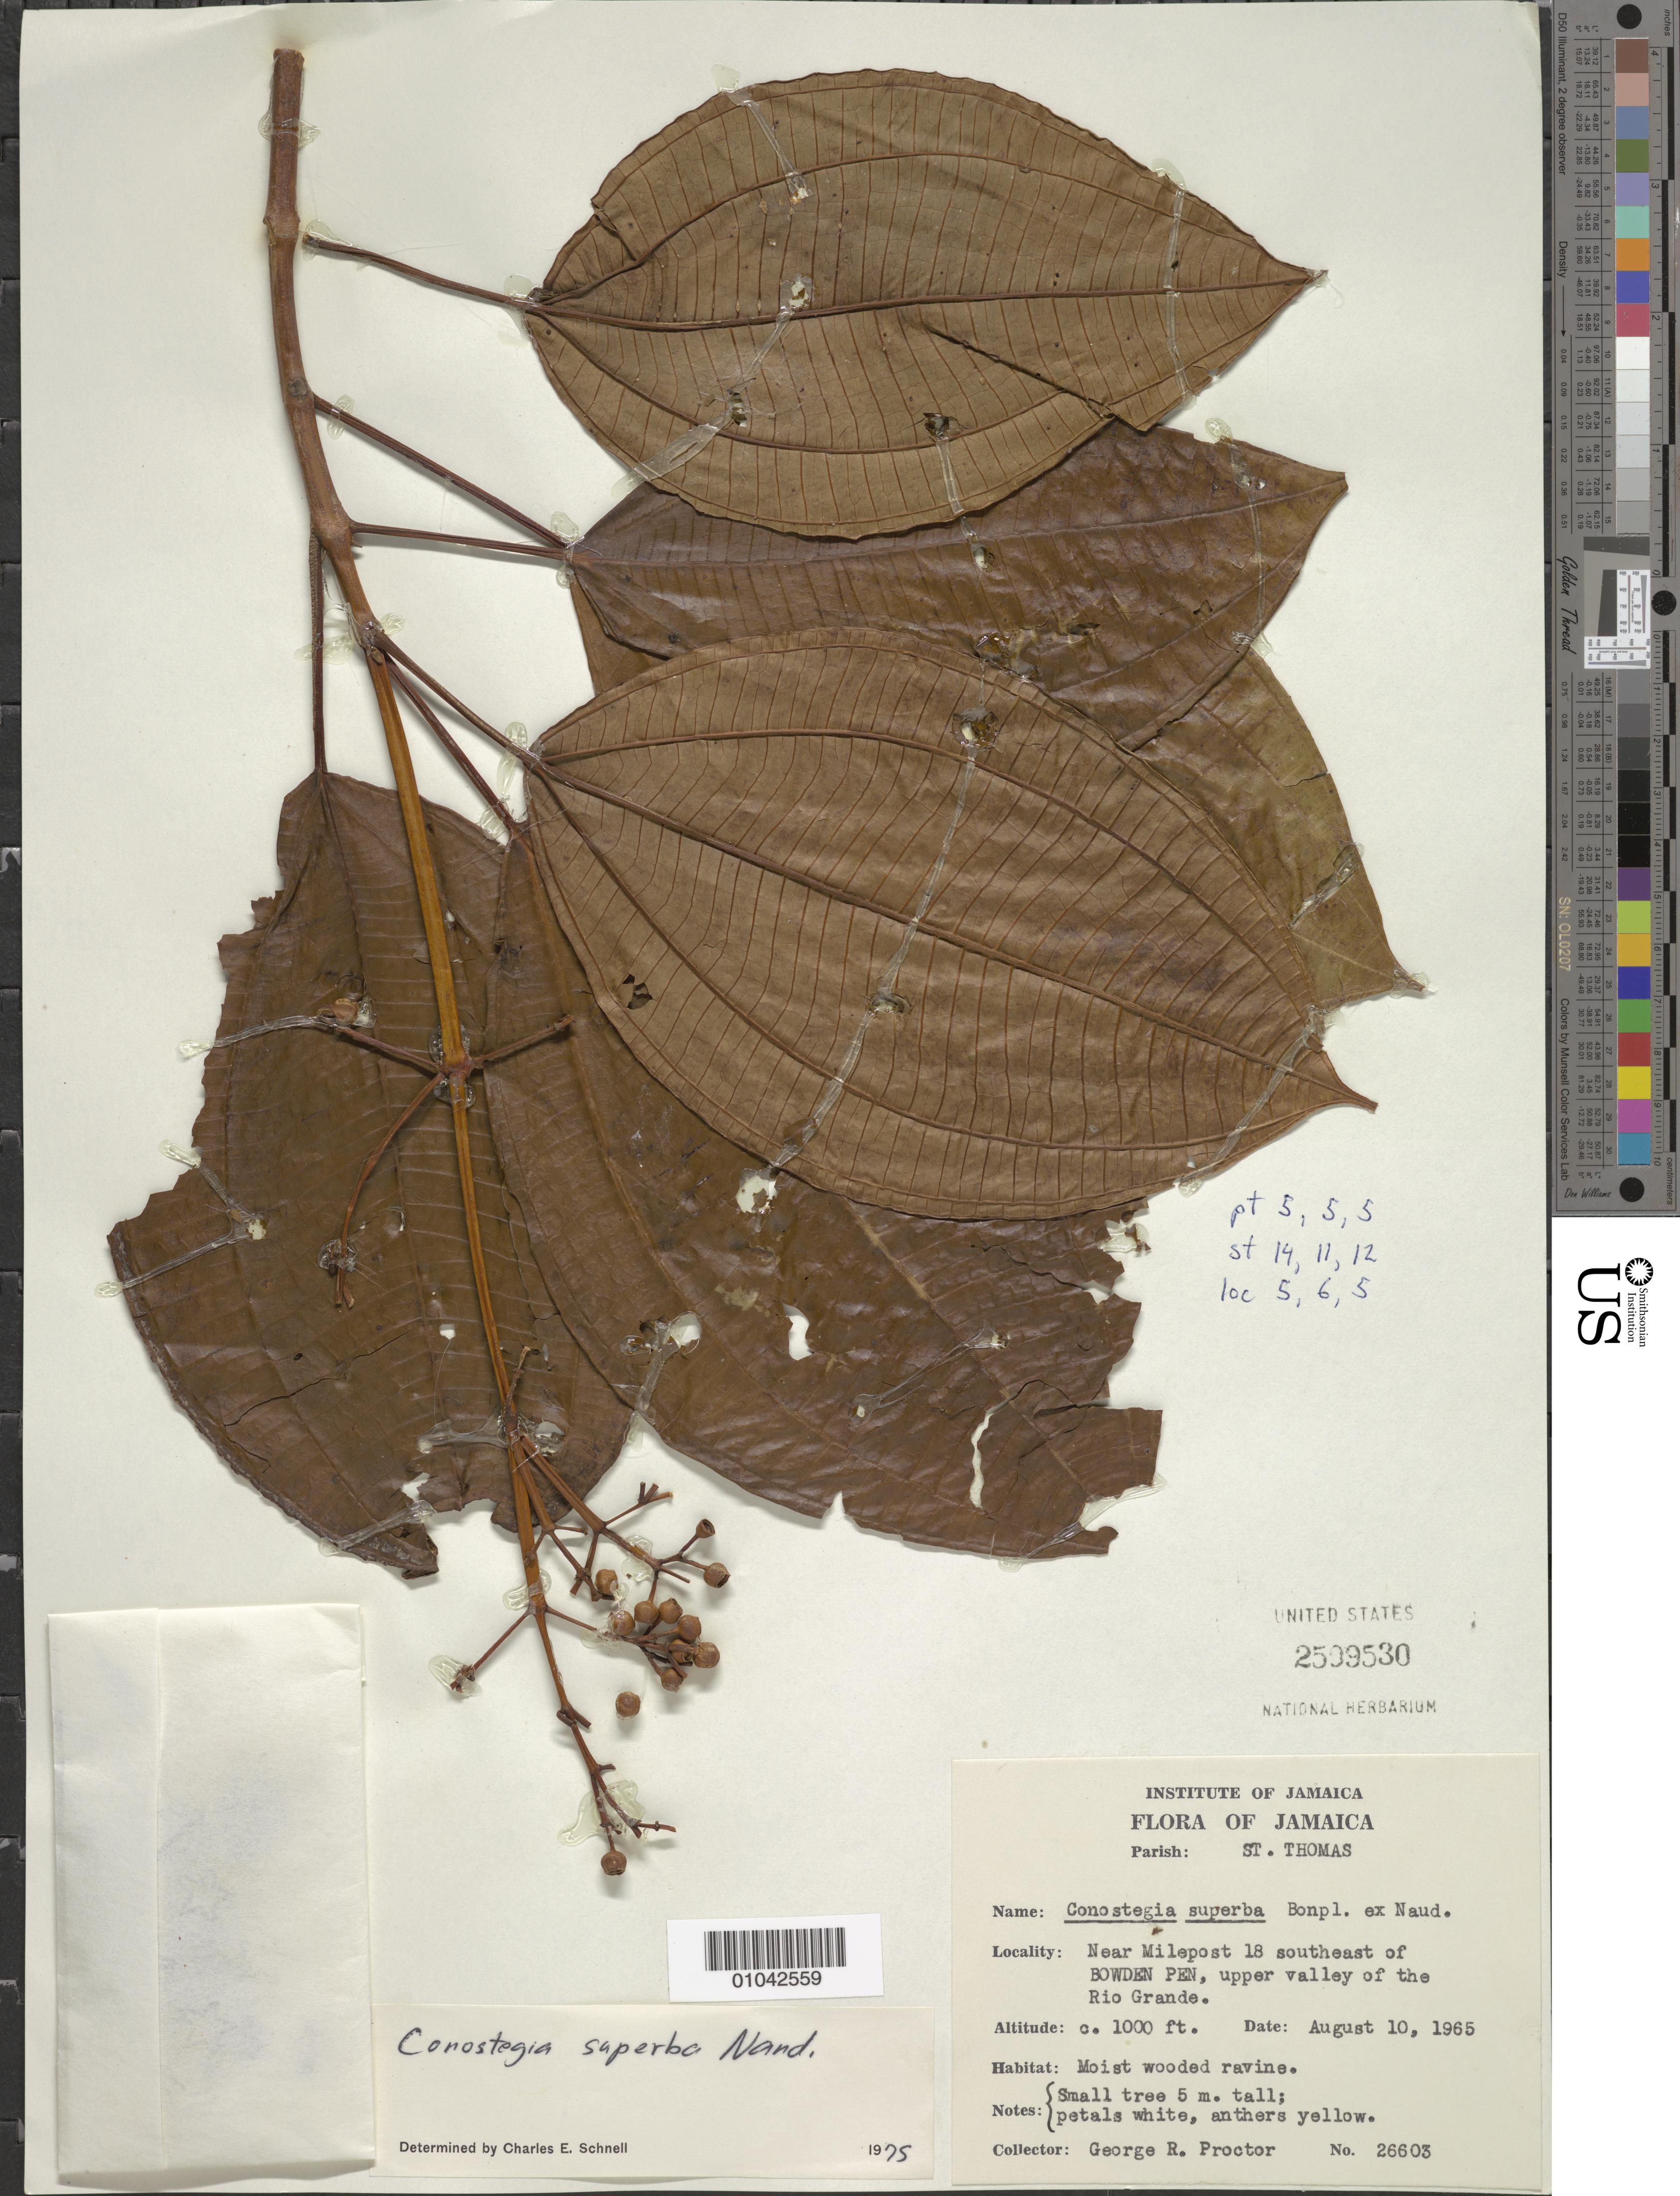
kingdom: Plantae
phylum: Tracheophyta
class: Magnoliopsida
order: Myrtales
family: Melastomataceae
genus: Conostegia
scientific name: Conostegia suberba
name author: Naudin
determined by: Schnell, C. E.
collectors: G. R. Proctor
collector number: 26603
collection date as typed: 10 Aug 1965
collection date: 1965-08-10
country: Jamaica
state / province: Saint Thomas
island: Jamaica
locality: Near Milepost 18 southeast of Bowden Pen, upper valley of the Río Grande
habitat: Moist wooded ravine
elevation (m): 305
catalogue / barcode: US 2599530